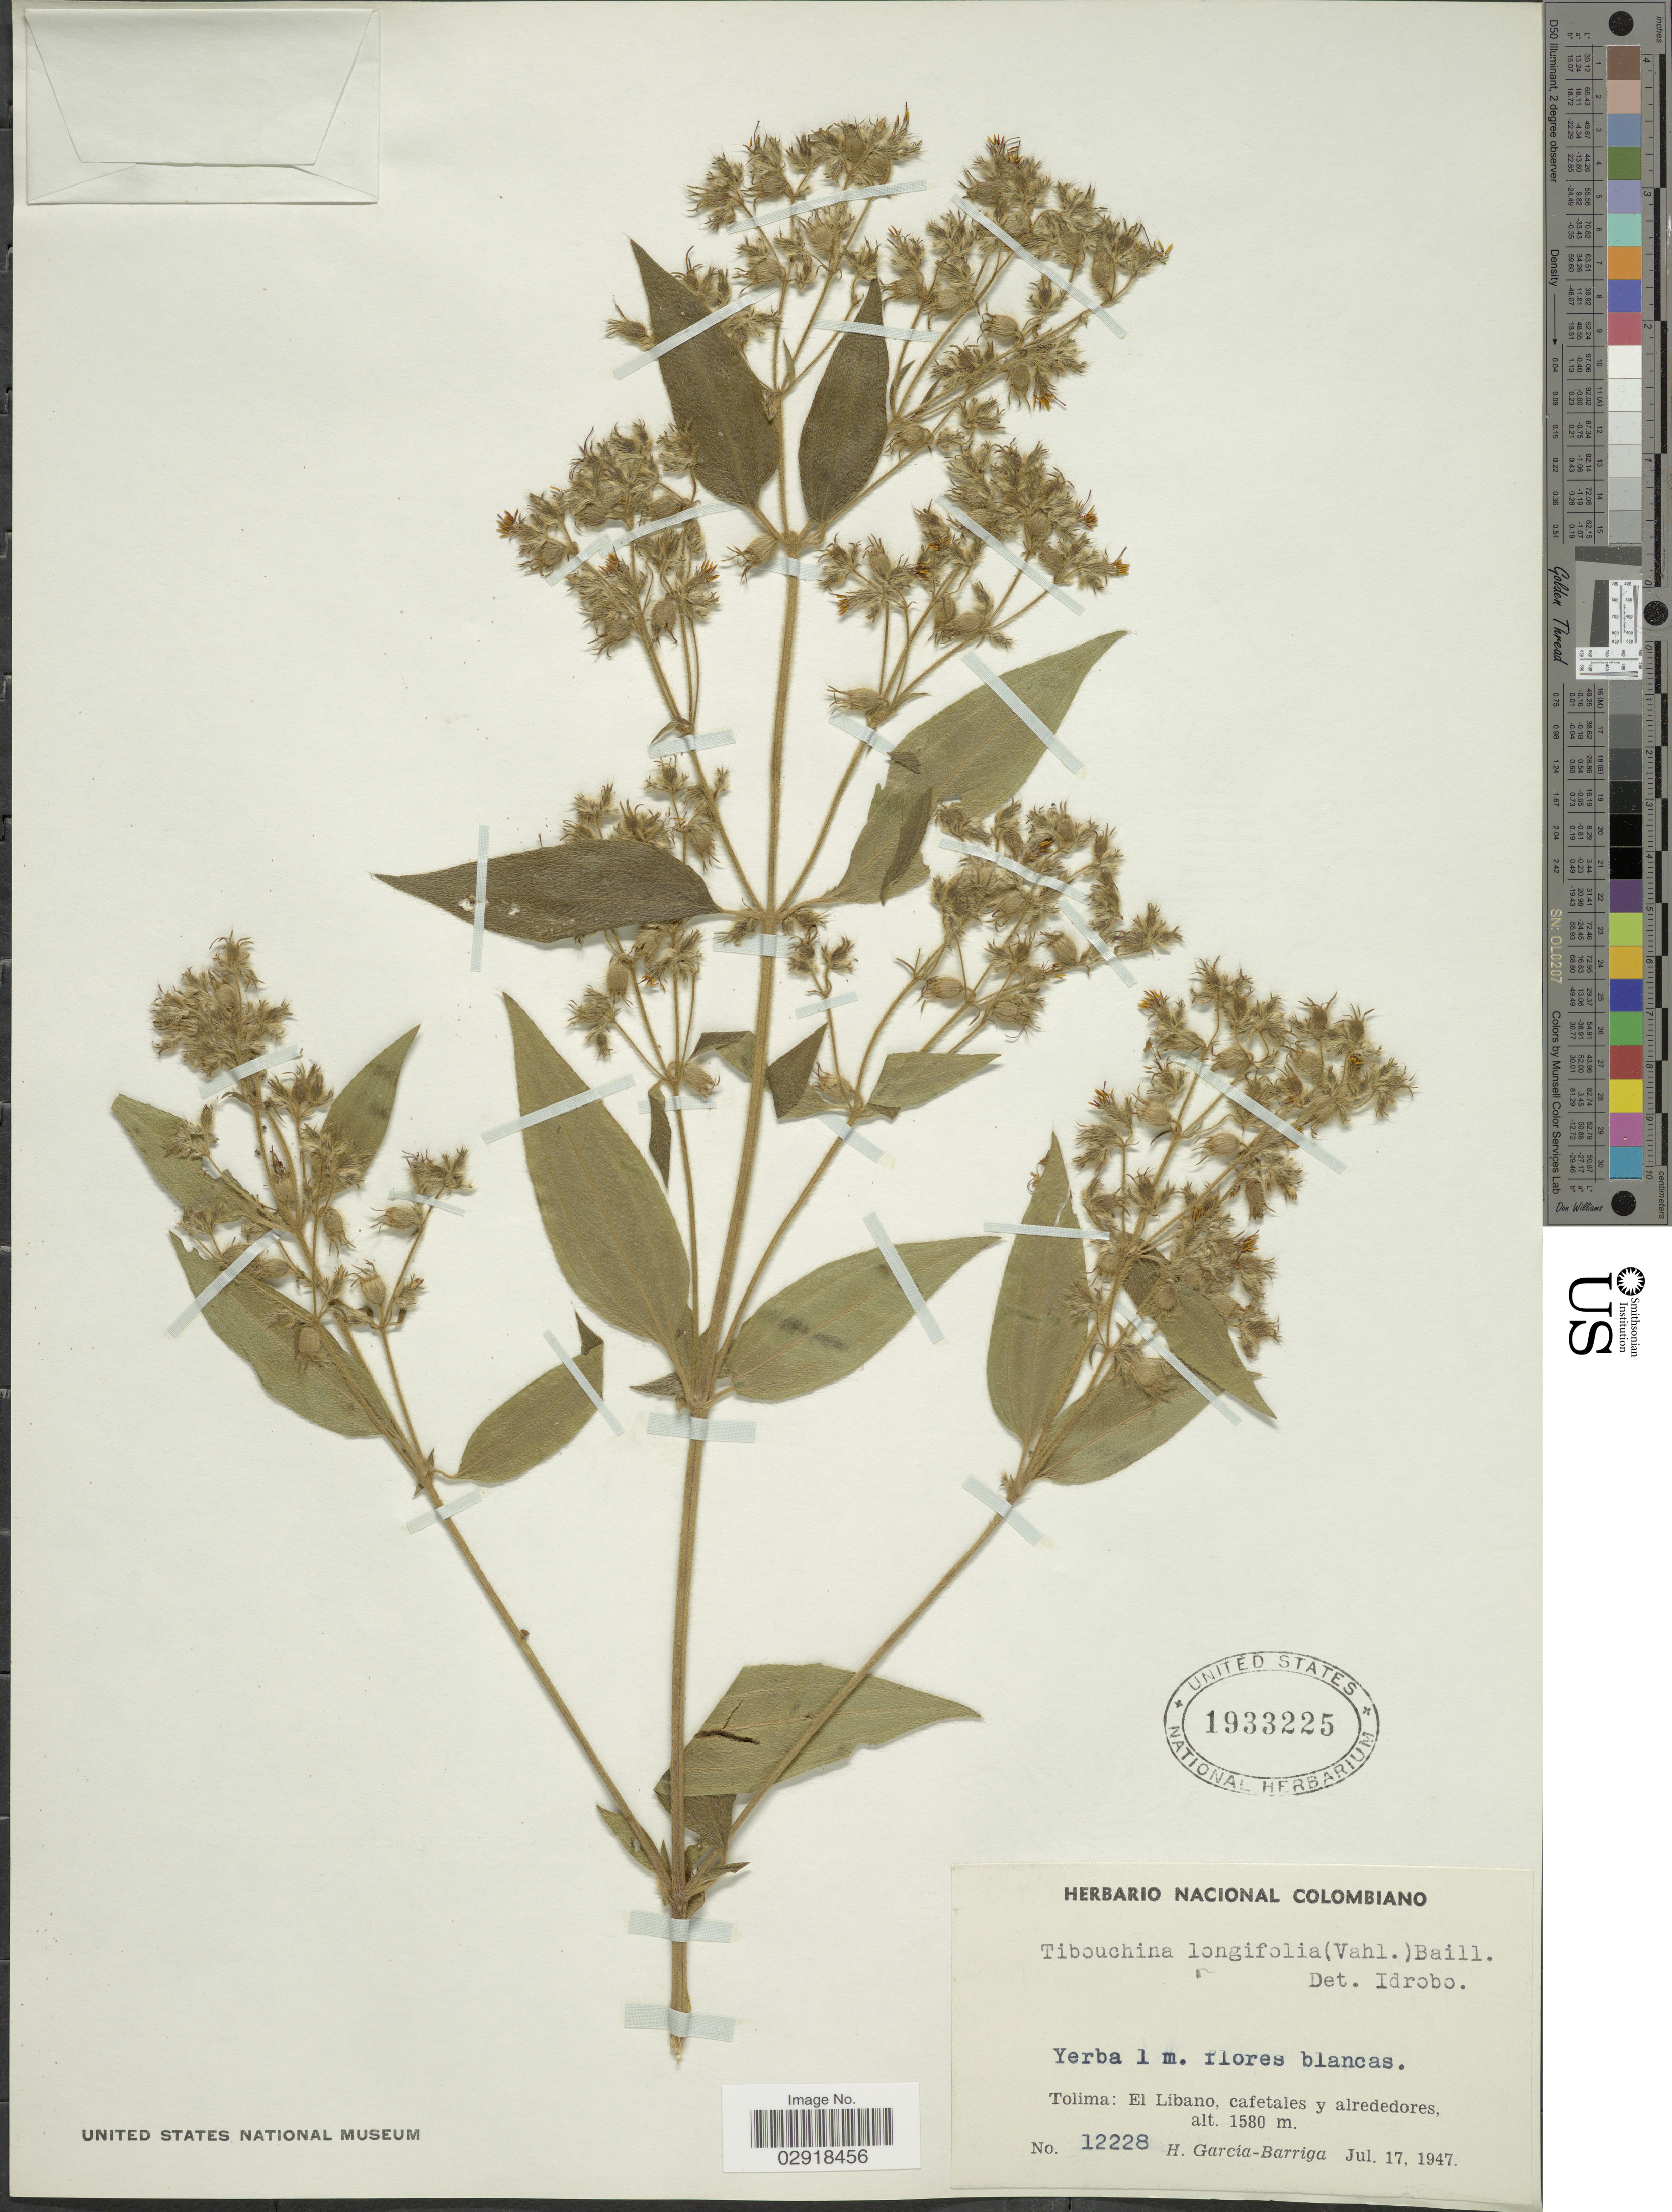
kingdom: Plantae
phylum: Tracheophyta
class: Magnoliopsida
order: Myrtales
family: Melastomataceae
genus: Chaetogastra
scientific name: Chaetogastra longifolia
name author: (Vahl) DC.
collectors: H. García Barriga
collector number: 12228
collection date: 1947-07-17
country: Colombia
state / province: Tolima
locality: El Líbano, cafetales y alrededores.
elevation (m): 1580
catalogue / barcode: US 1933225